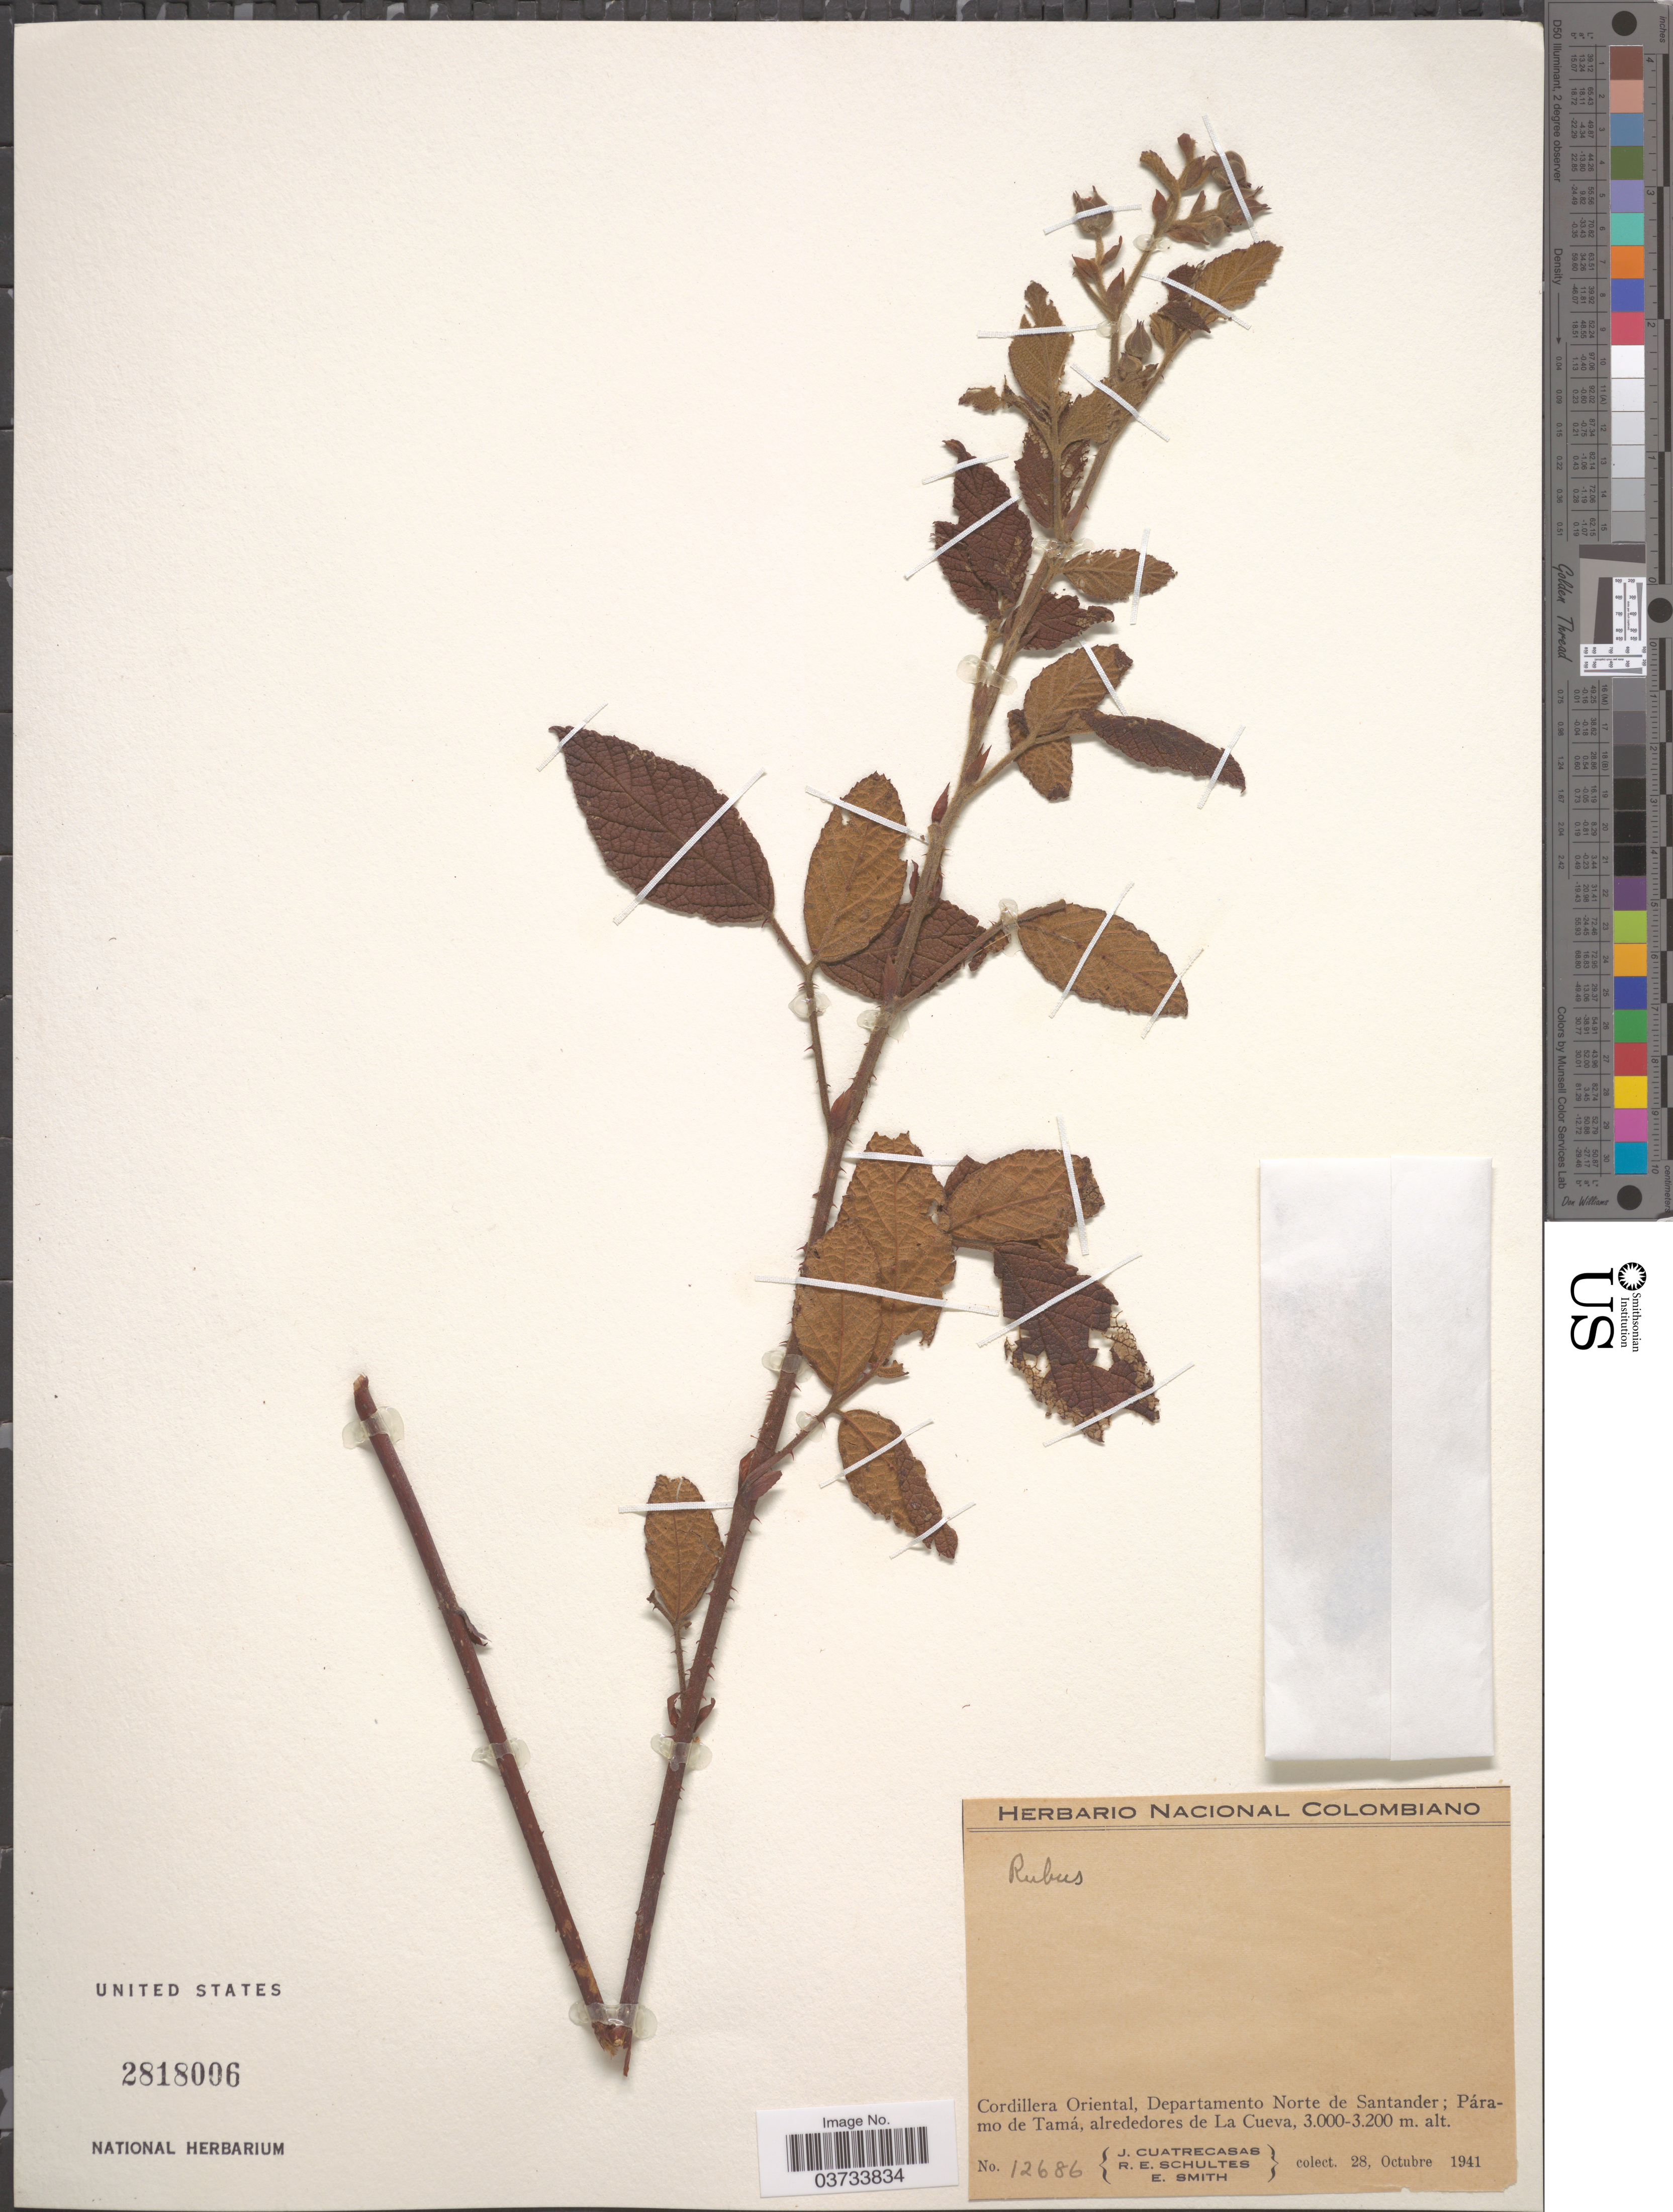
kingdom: Plantae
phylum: Tracheophyta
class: Magnoliopsida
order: Rosales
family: Rosaceae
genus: Rubus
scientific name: Rubus sp.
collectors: J. Cuatrecasas, R. E. Schultes & E. Smith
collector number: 12686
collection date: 1941-10-28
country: Colombia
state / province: Norte de Santander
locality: Cordillera Oriental, Departamento Norte de Santander; Páramo de Tamá, alrededores de La Cueva.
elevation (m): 3000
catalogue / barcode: US 2818006